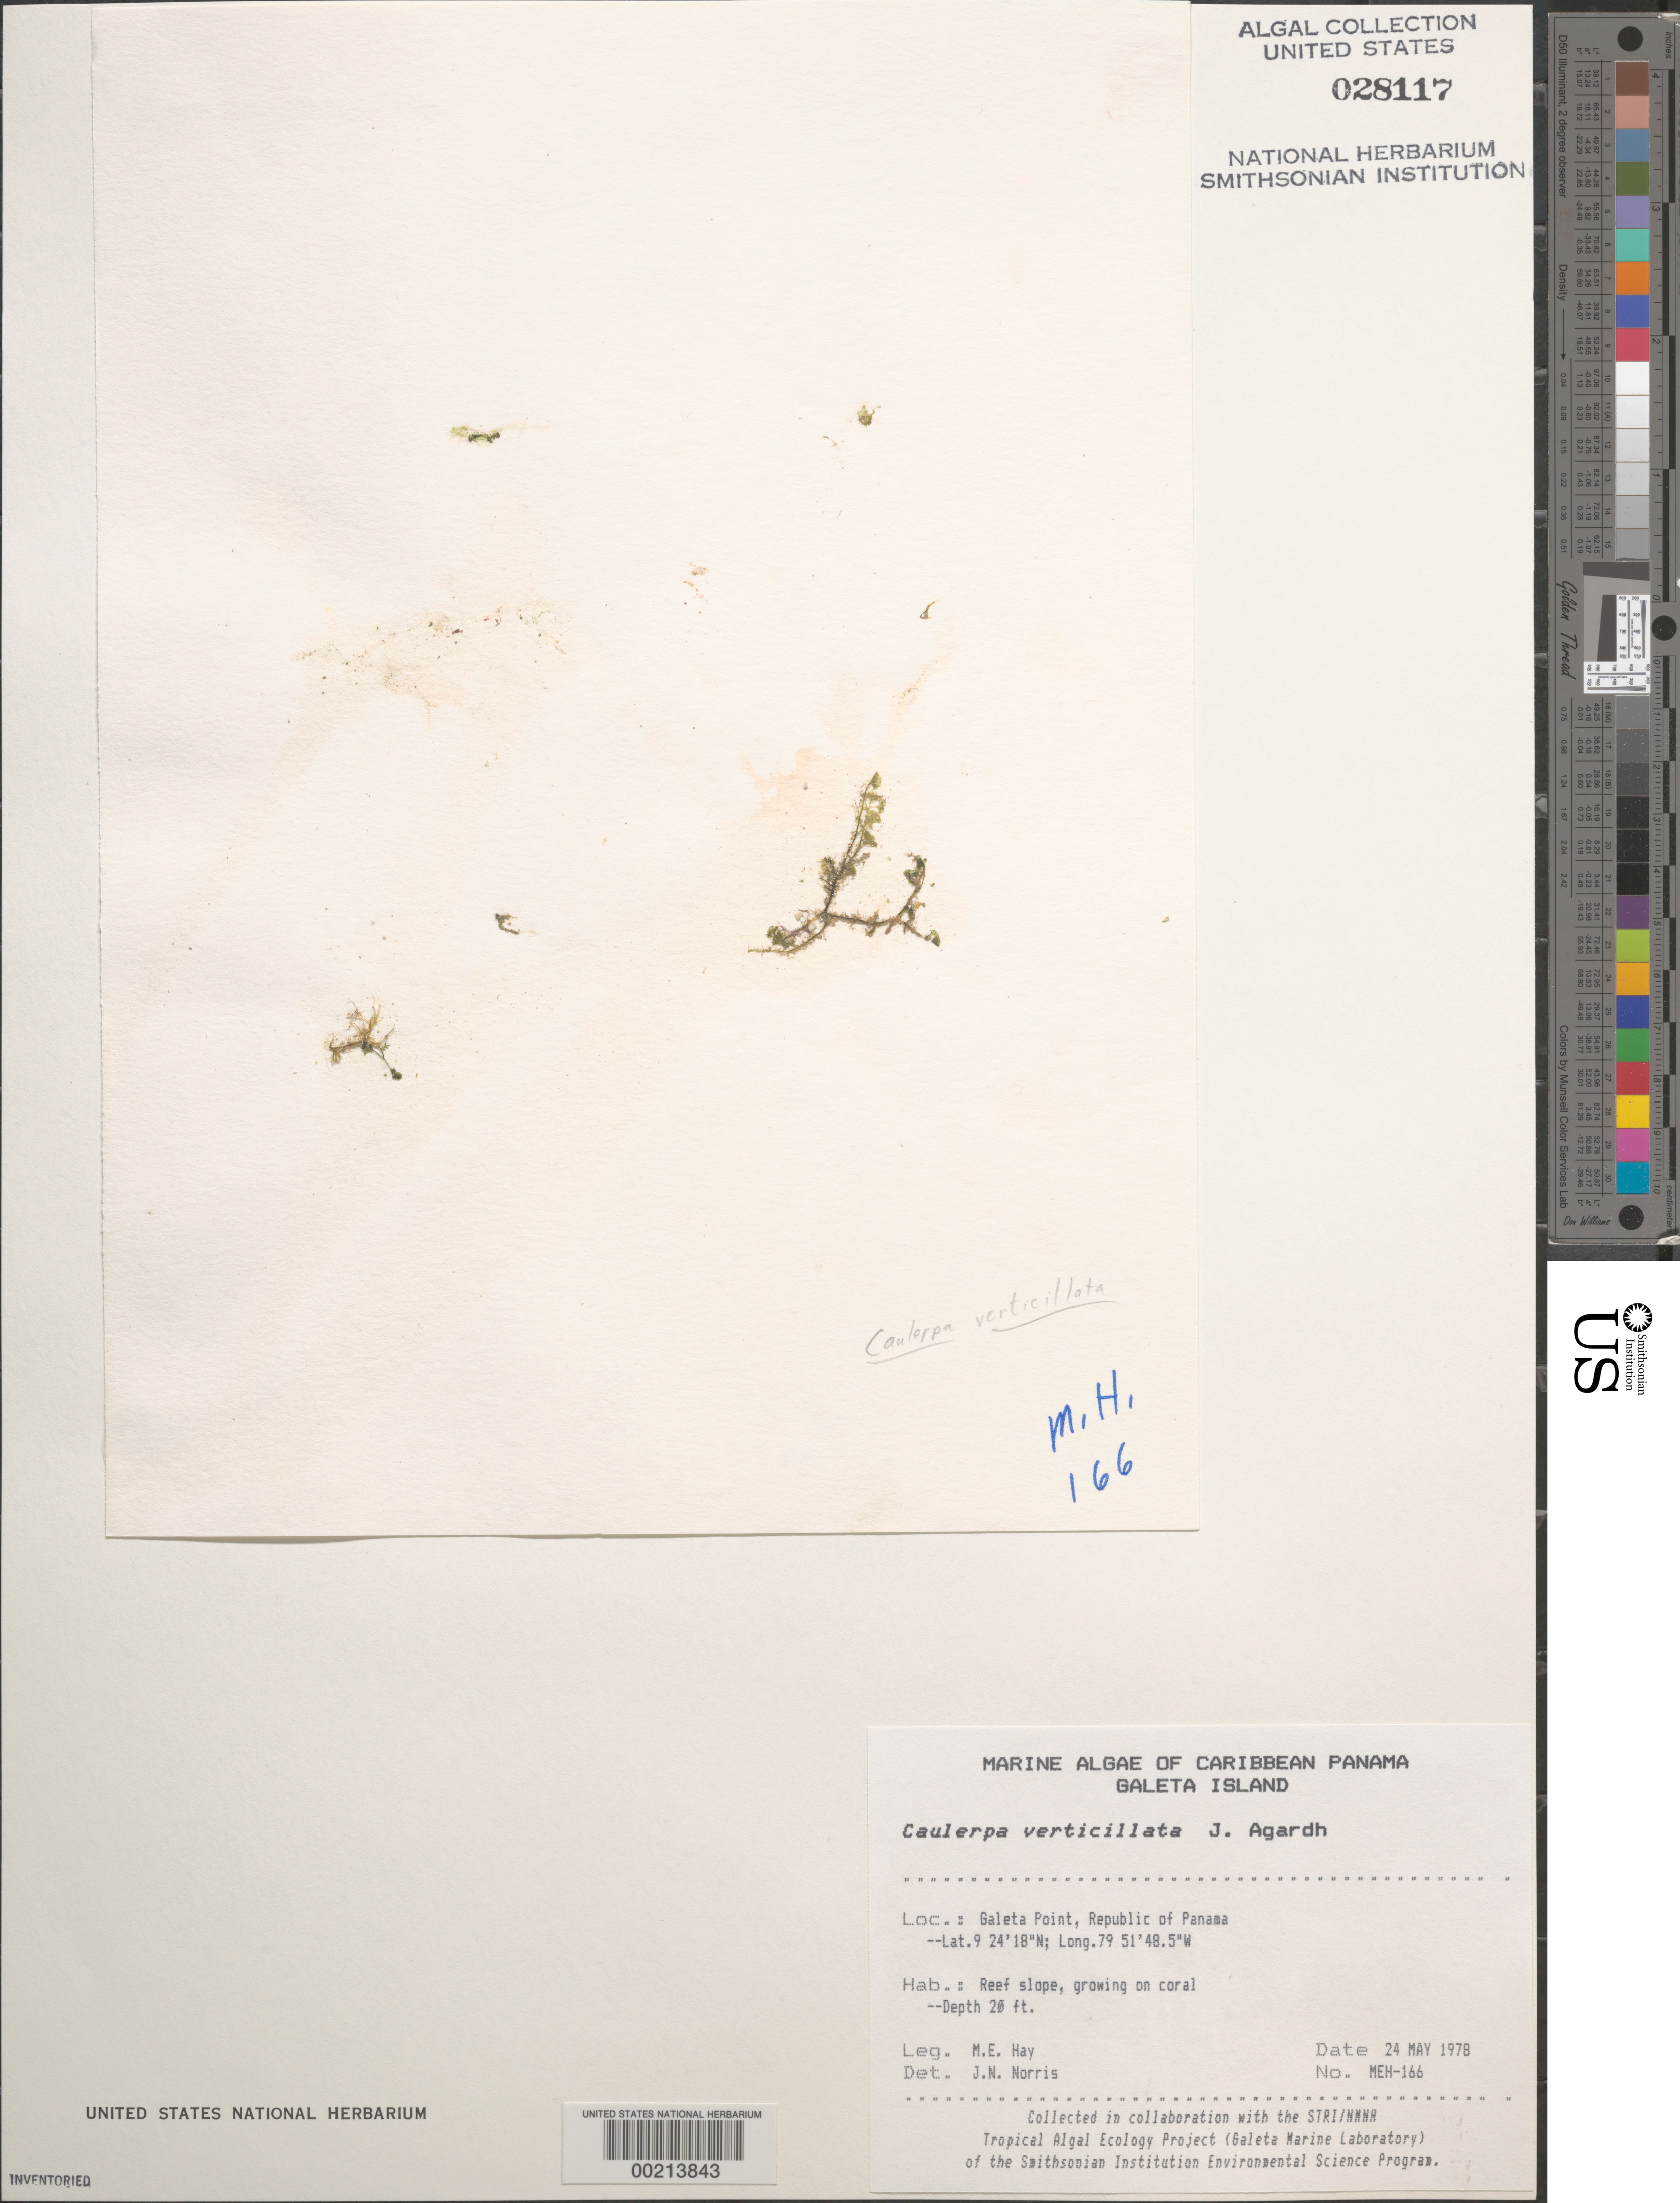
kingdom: Plantae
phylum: Chlorophyta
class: Ulvophyceae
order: Bryopsidales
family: Caulerpaceae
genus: Caulerpa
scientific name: Caulerpa verticillata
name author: J. Agardh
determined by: Norris, James N.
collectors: M. E. Hay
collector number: MEH-166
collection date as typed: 24 May 1978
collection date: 1978-05-24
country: Panama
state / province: Colón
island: Galeta Island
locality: Galeta Point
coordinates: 9 24' 18" N, 79 51' 48.5" W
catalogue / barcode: US 28117